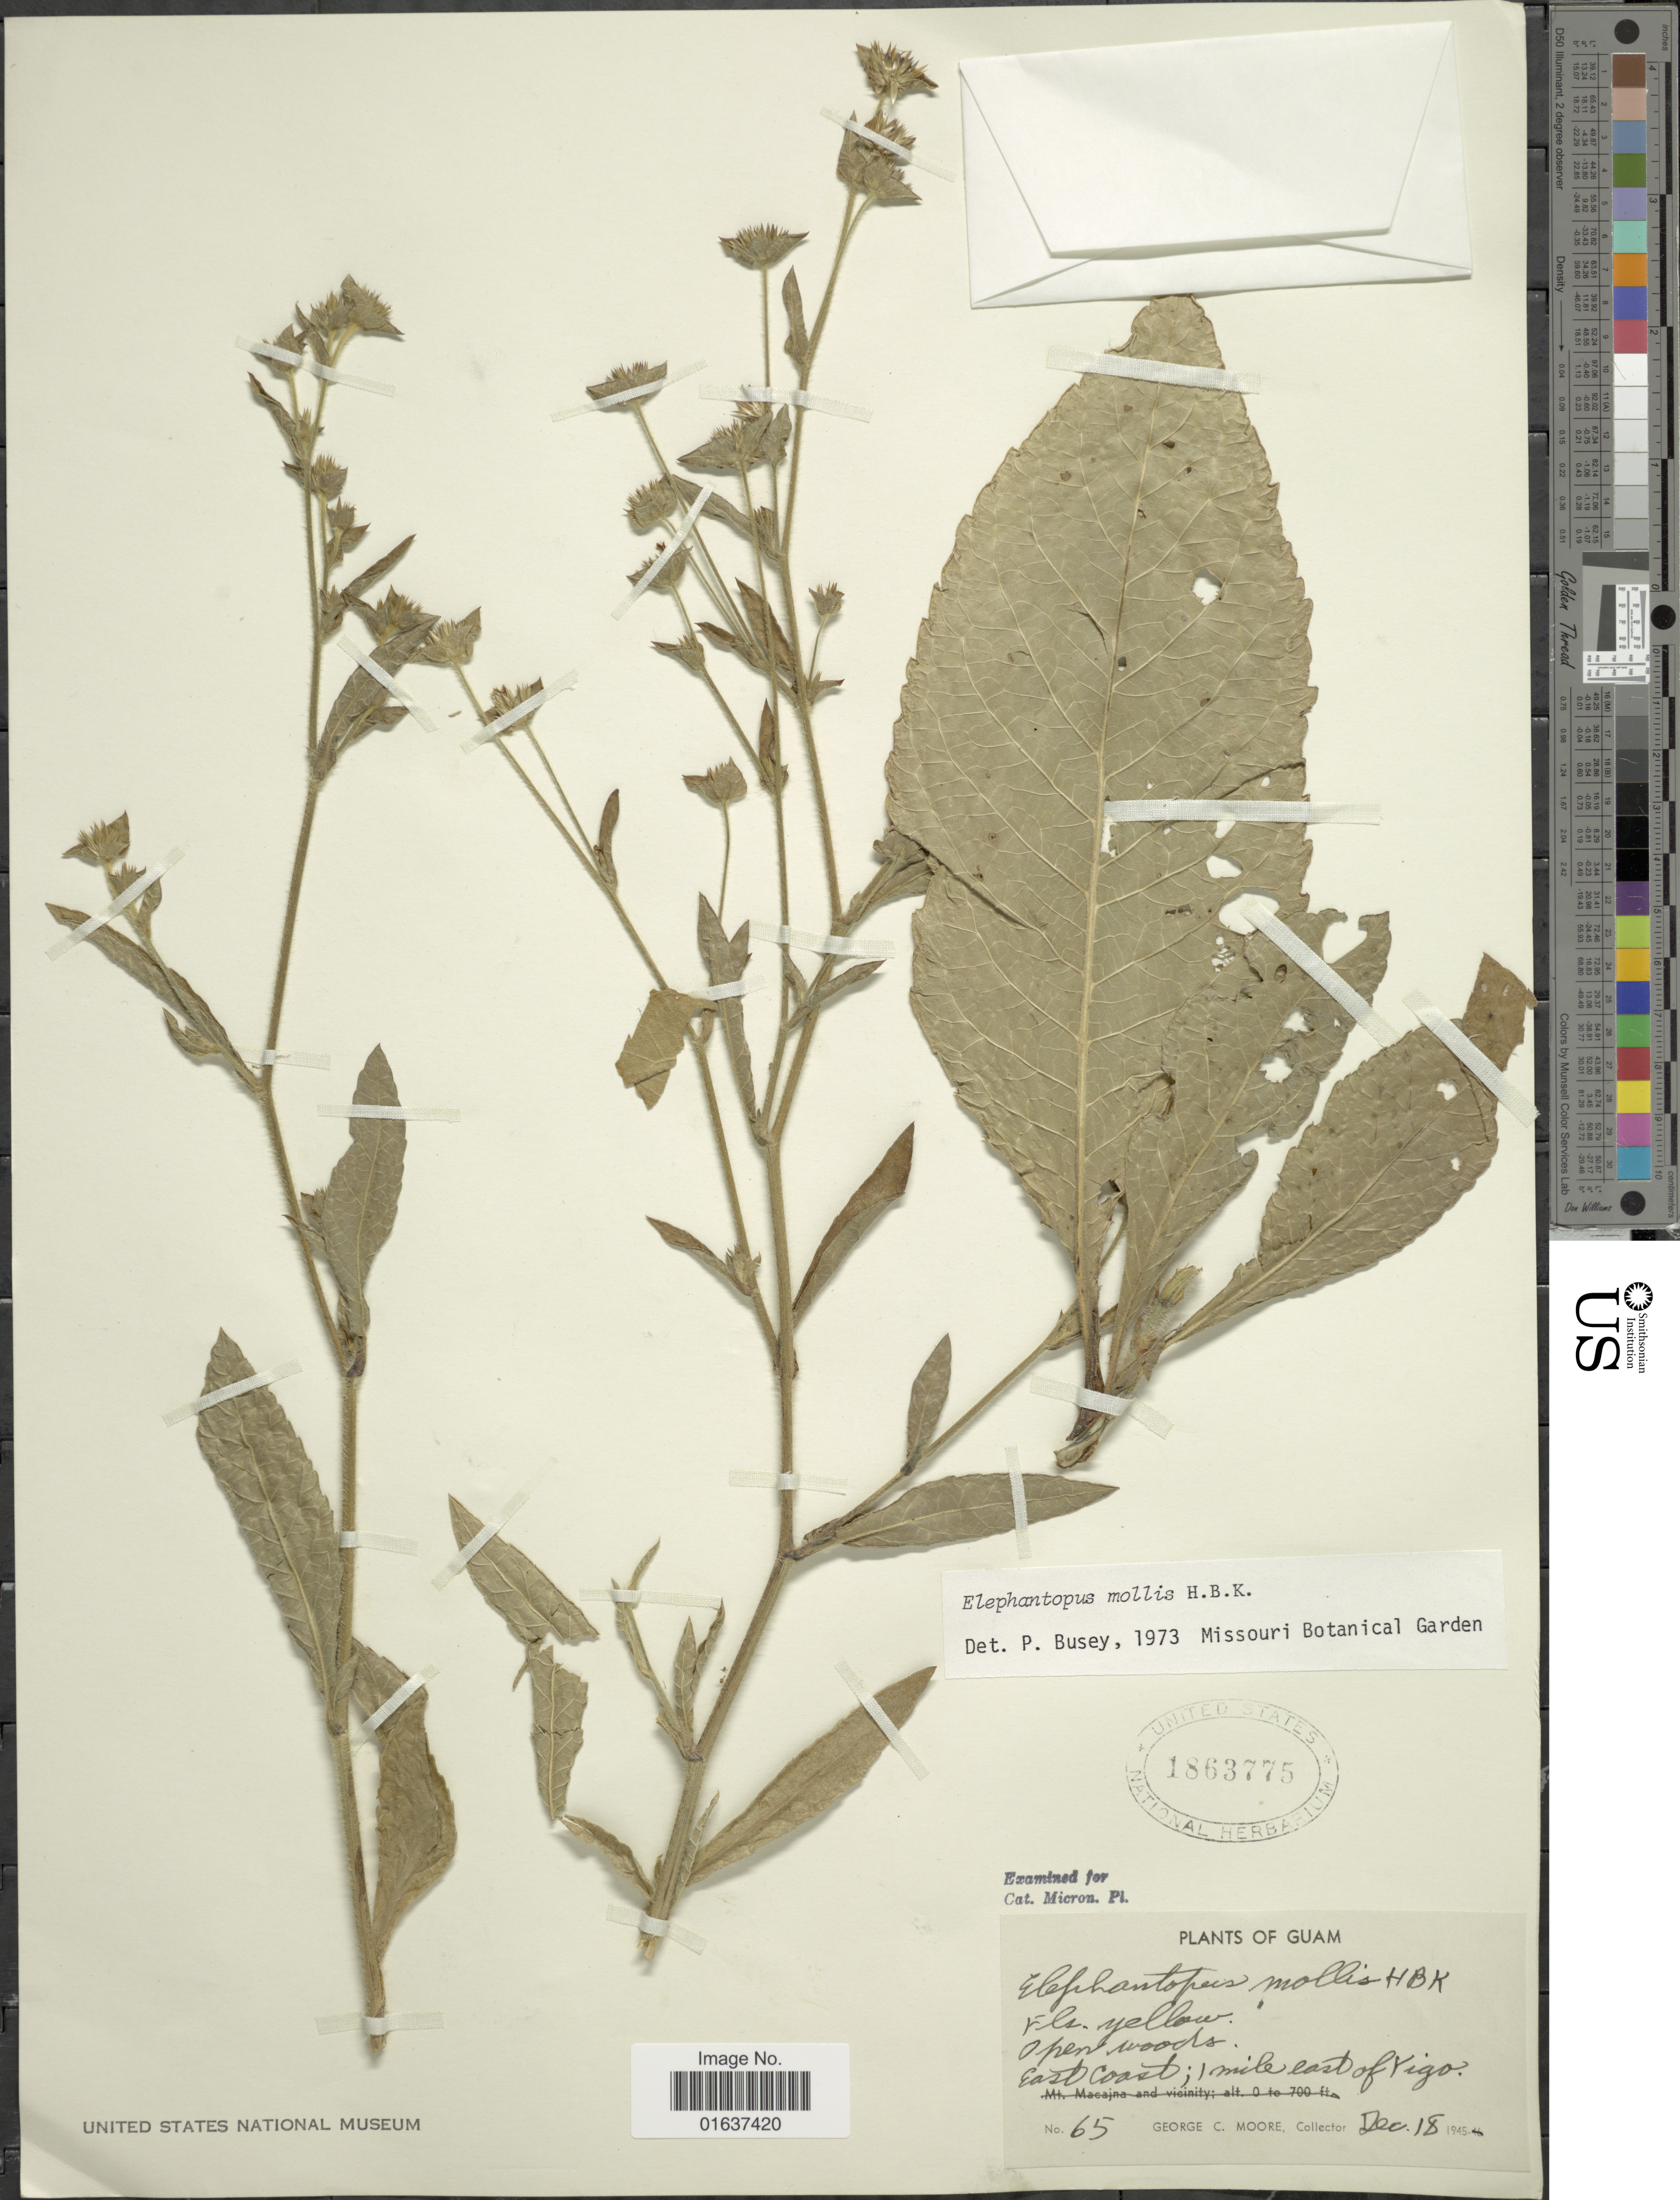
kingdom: Plantae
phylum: Tracheophyta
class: Magnoliopsida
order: Asterales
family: Asteraceae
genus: Elephantopus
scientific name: Elephantopus mollis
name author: Kunth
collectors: G. C. Moore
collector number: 65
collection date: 1945-12-18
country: Guam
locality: Open woods, east coast; 1 mile east of Yigo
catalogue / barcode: US 1863775